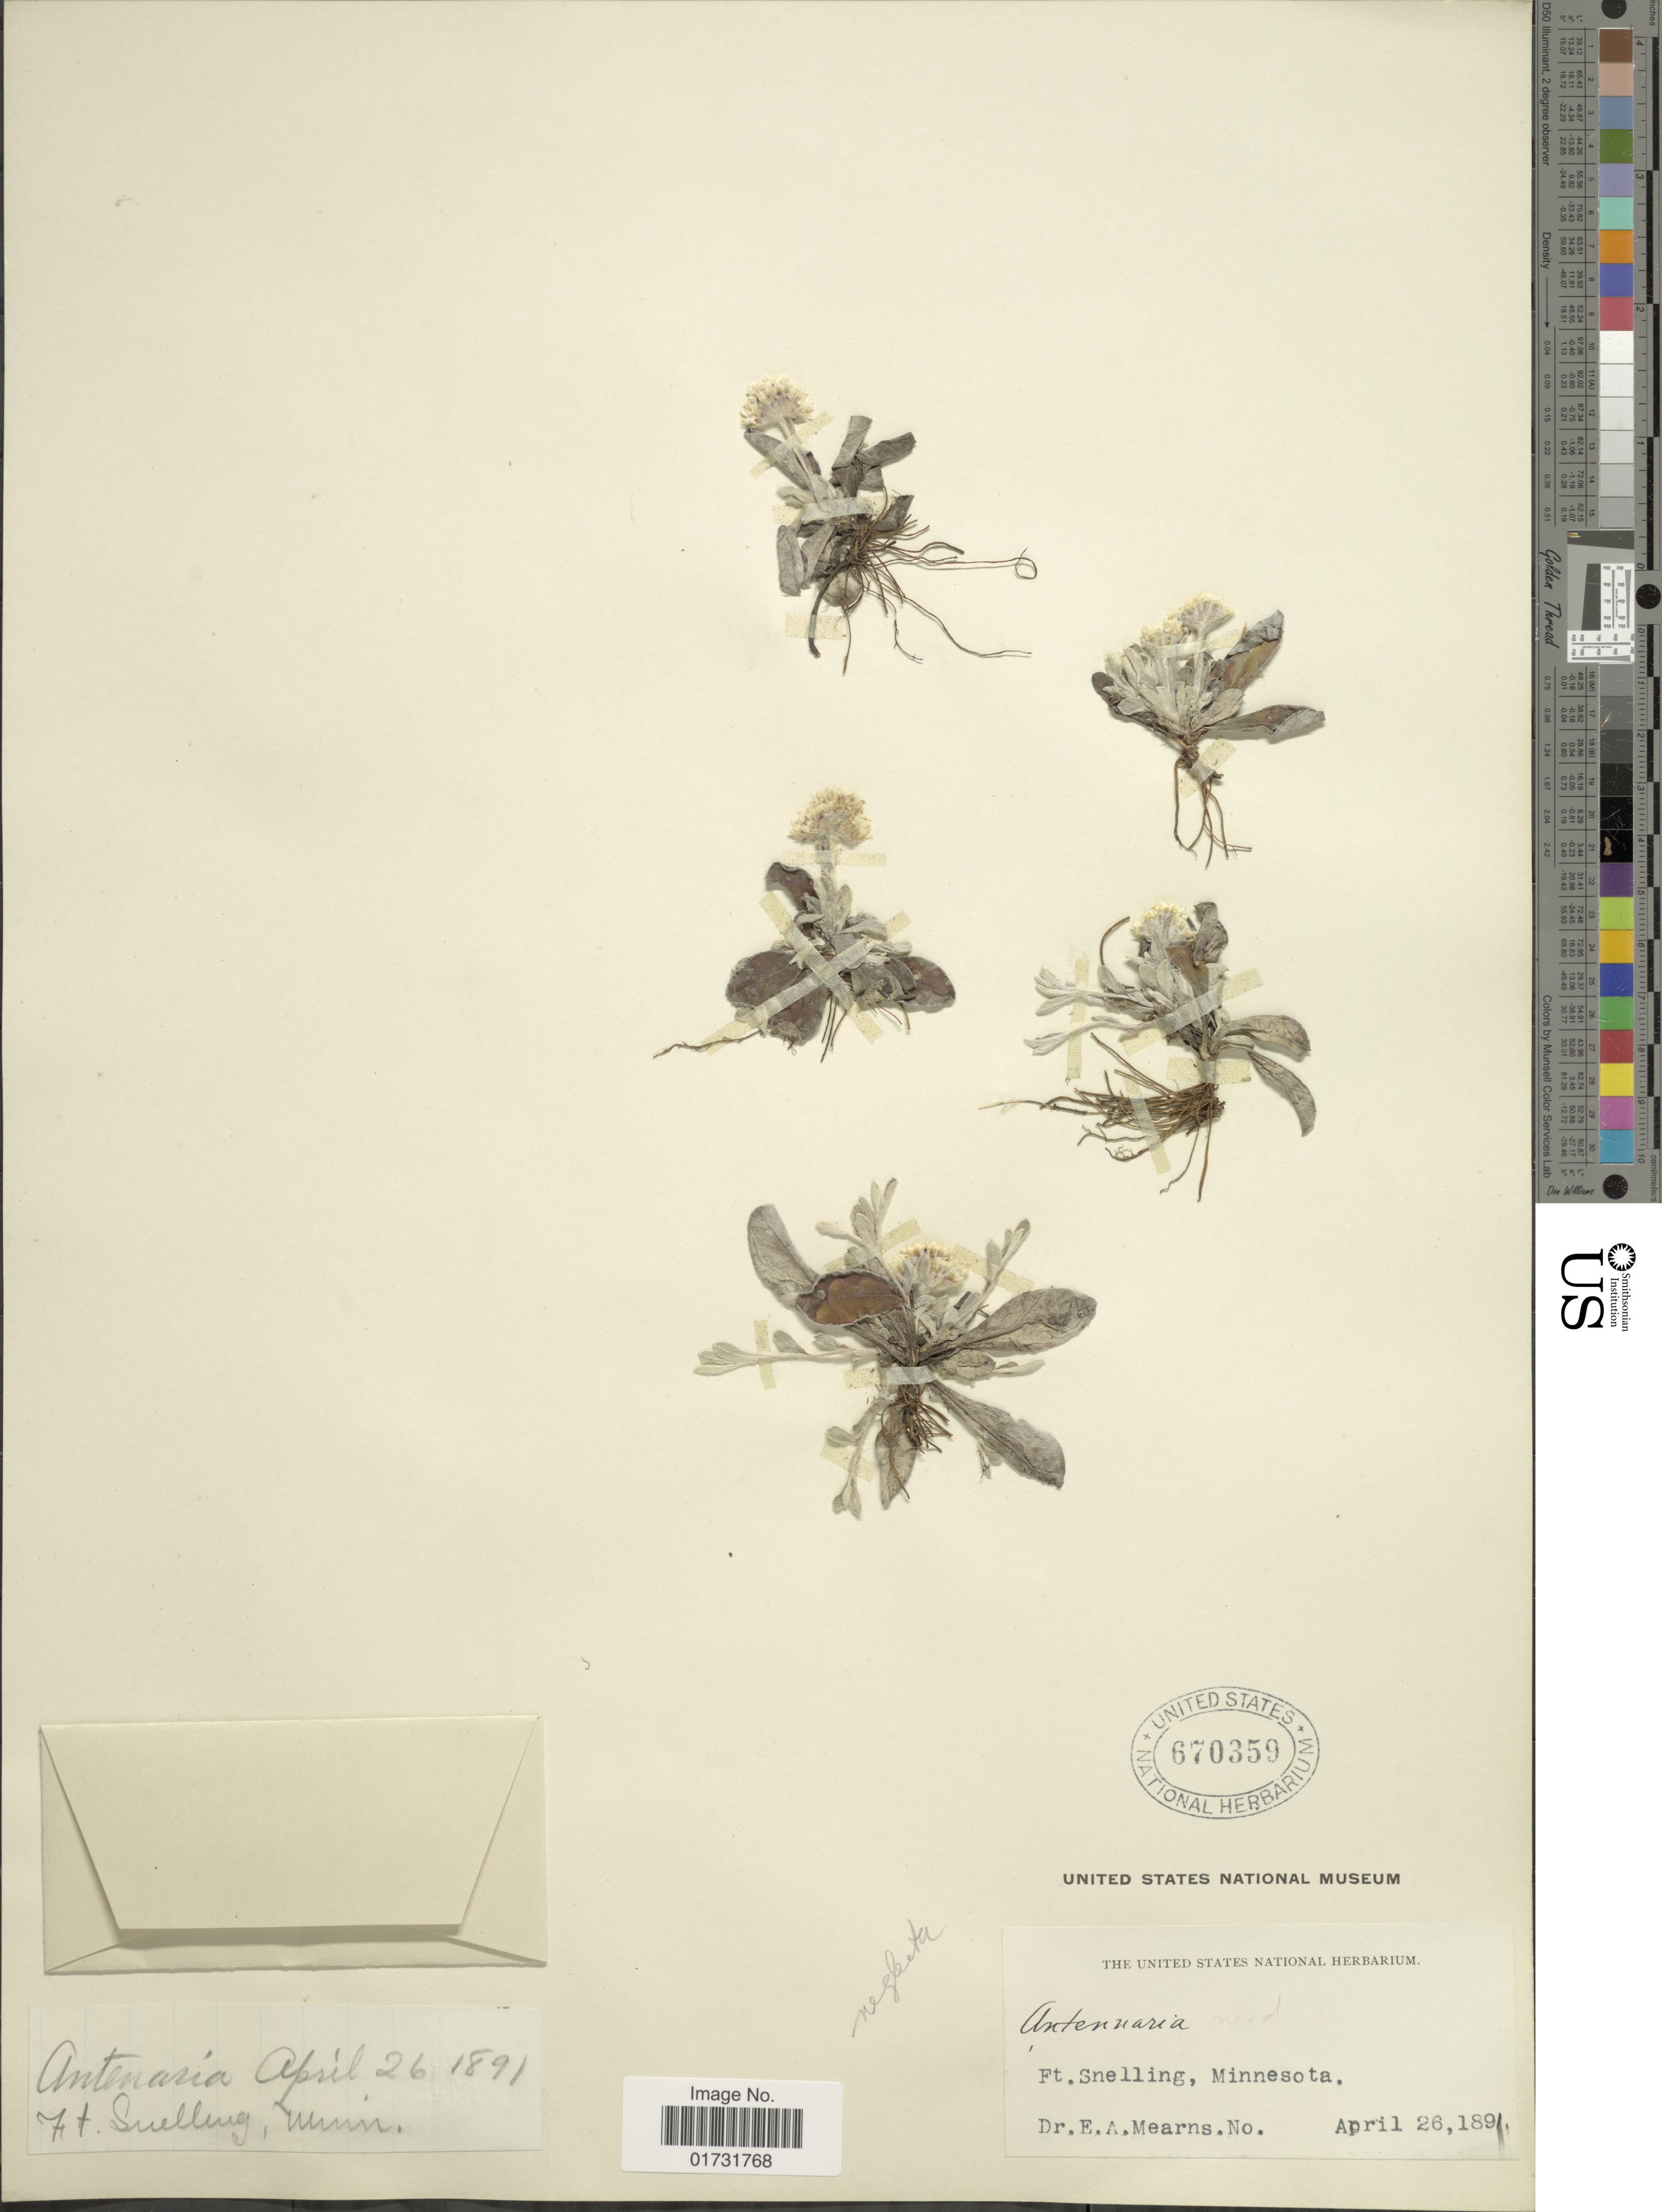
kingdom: Plantae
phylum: Tracheophyta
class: Magnoliopsida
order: Asterales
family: Asteraceae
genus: Antennaria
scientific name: Antennaria neglecta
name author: Greene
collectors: E. A. Mearns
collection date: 1891-04-26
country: United States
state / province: Minnesota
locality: Ft. Snelling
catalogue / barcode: US 670359